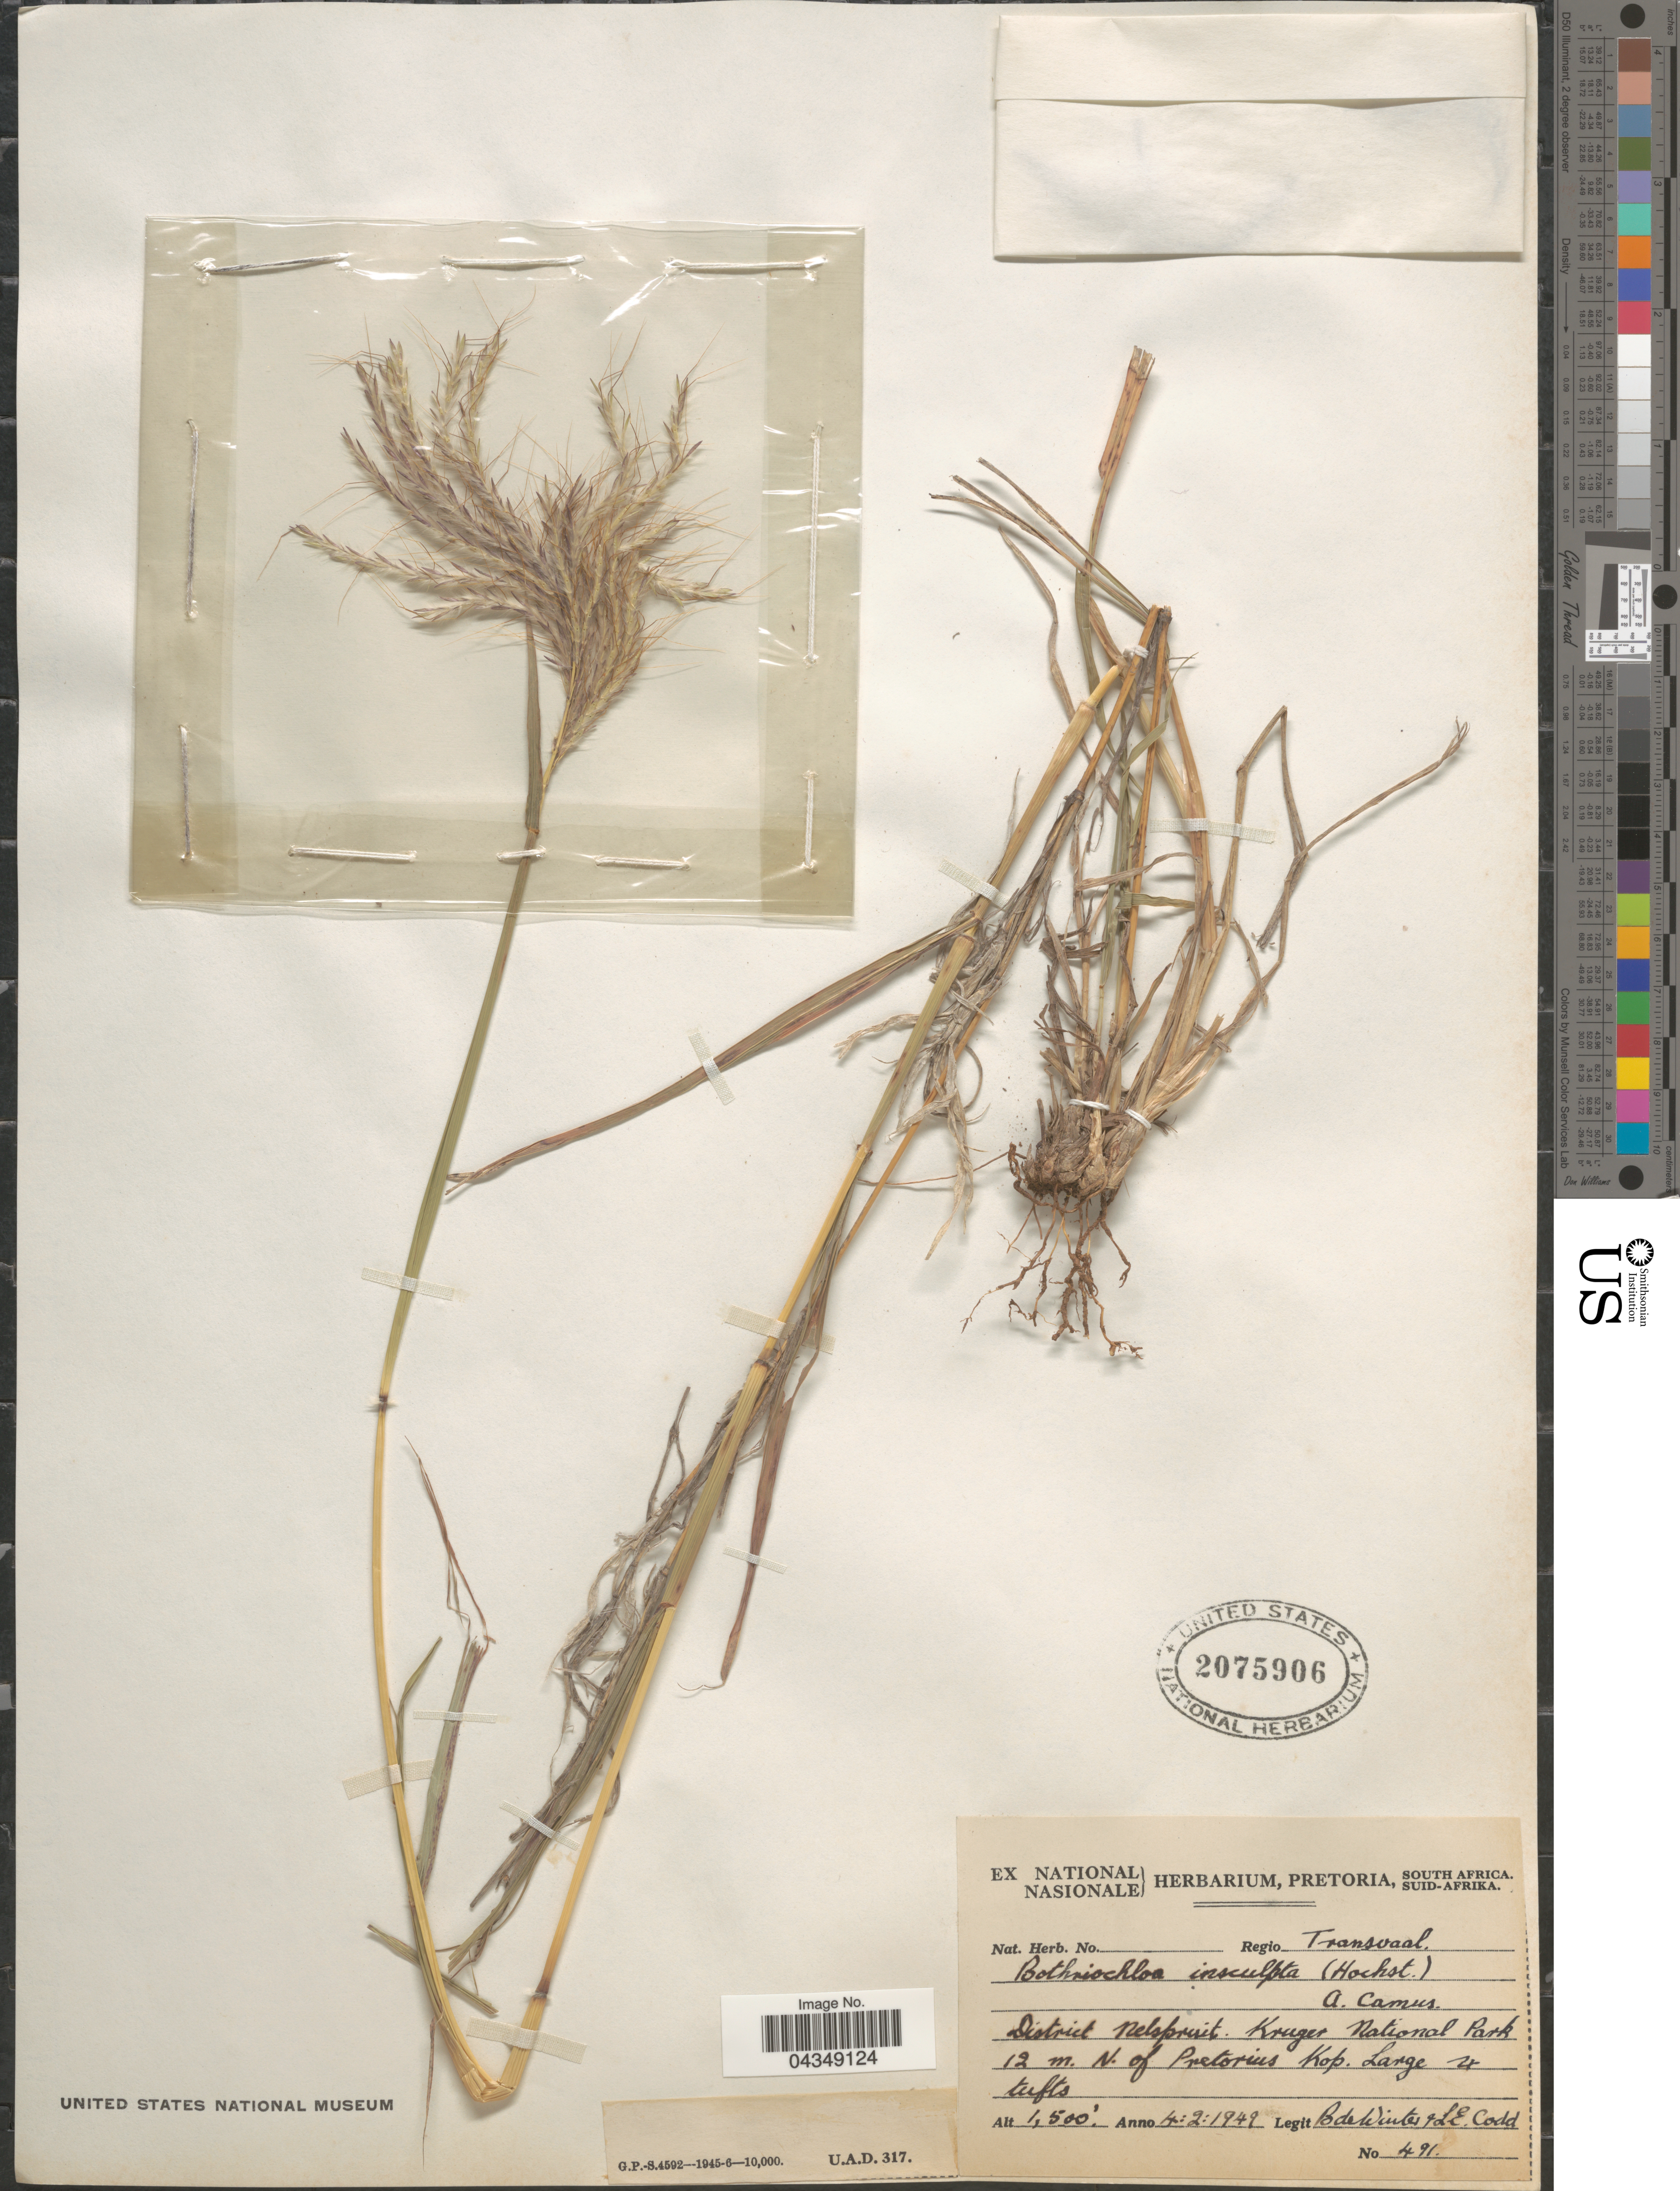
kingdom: Plantae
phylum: Tracheophyta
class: Liliopsida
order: Poales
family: Poaceae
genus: Bothriochloa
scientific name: Bothriochloa insculpta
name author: (Hochst. ex A. Rich.) A. Camus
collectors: B. de Winter & L. Codd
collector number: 491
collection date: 1949-02-14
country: South Africa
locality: Regio Transvaal. District Nelspruit. Kruger National Park 12 m. N. of Pretorias Kop.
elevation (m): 457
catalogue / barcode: US 2075906